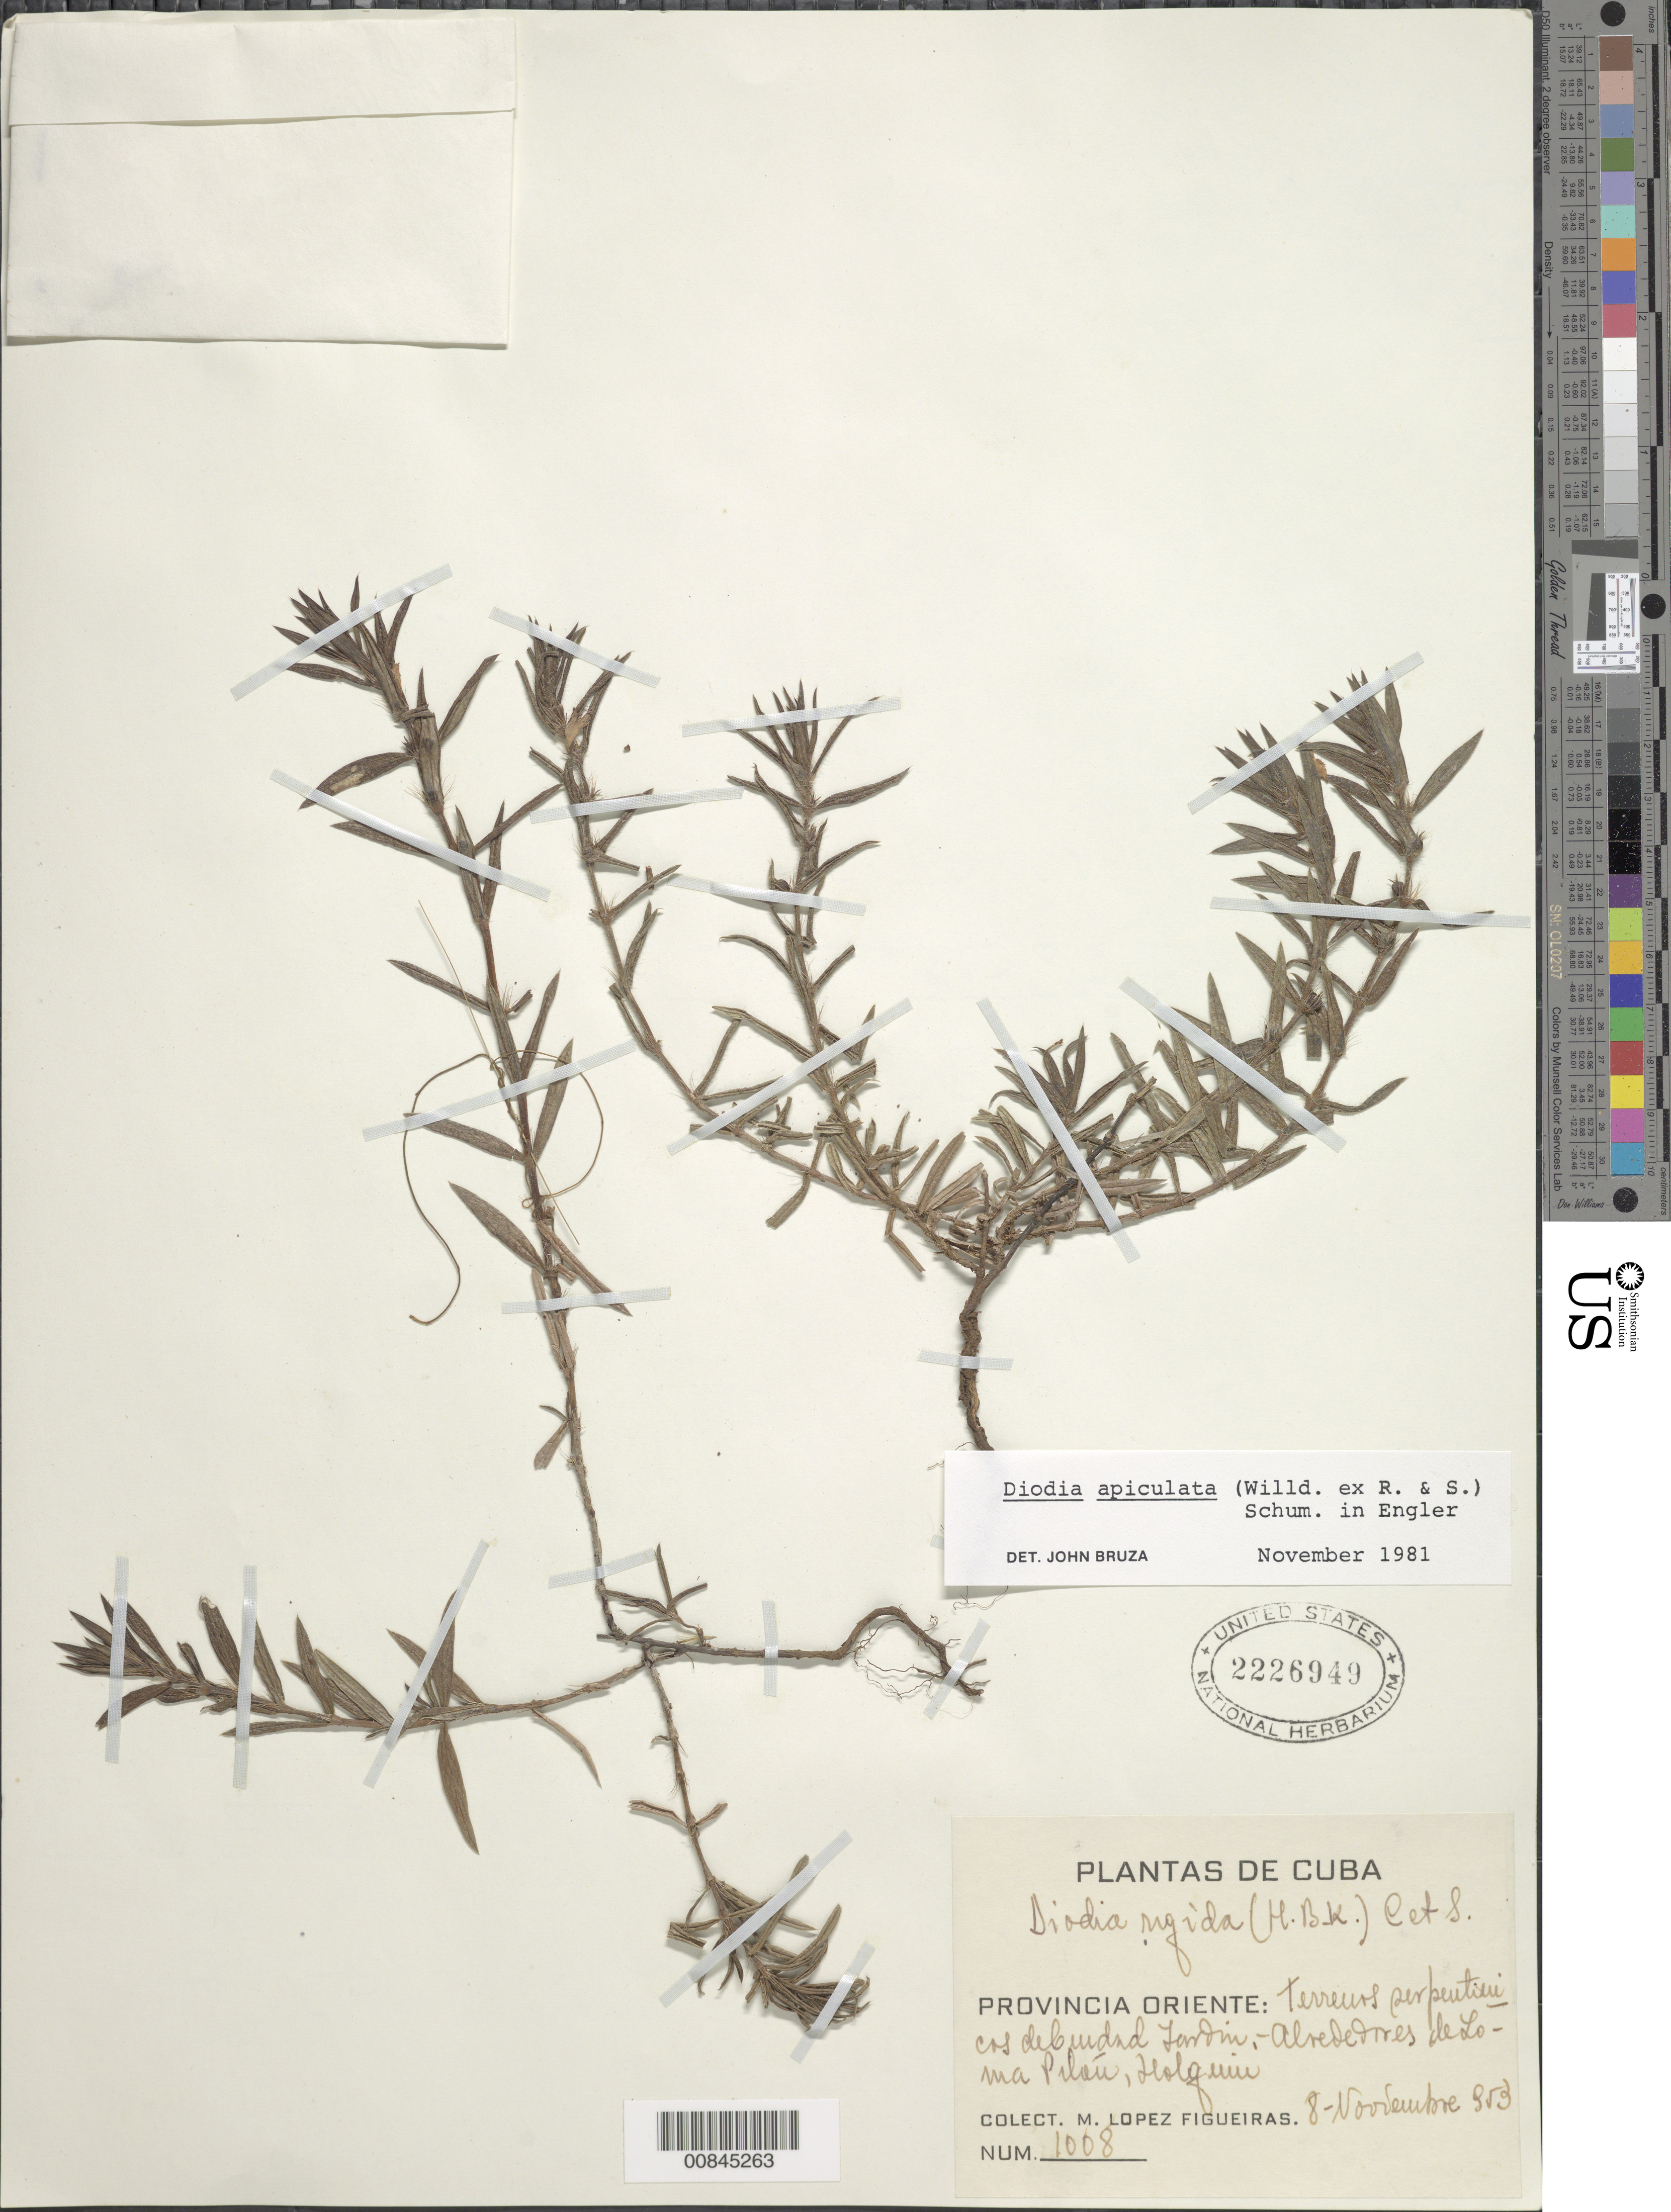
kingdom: Plantae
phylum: Tracheophyta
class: Magnoliopsida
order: Gentianales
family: Rubiaceae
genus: Diodella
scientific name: Diodella apiculata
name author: (Willd. ex Roem. & Schult.) Bacigalupo & E.L. Cabral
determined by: Bruza, J.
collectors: M. López Figueiras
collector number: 1008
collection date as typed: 08 Nov 1853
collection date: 1853-11-08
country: Cuba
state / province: Oriente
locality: Jardin, - Alvede Orres de Loma Pióu (sp?), Holquin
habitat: Terreuos serpentine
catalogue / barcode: US 2226949